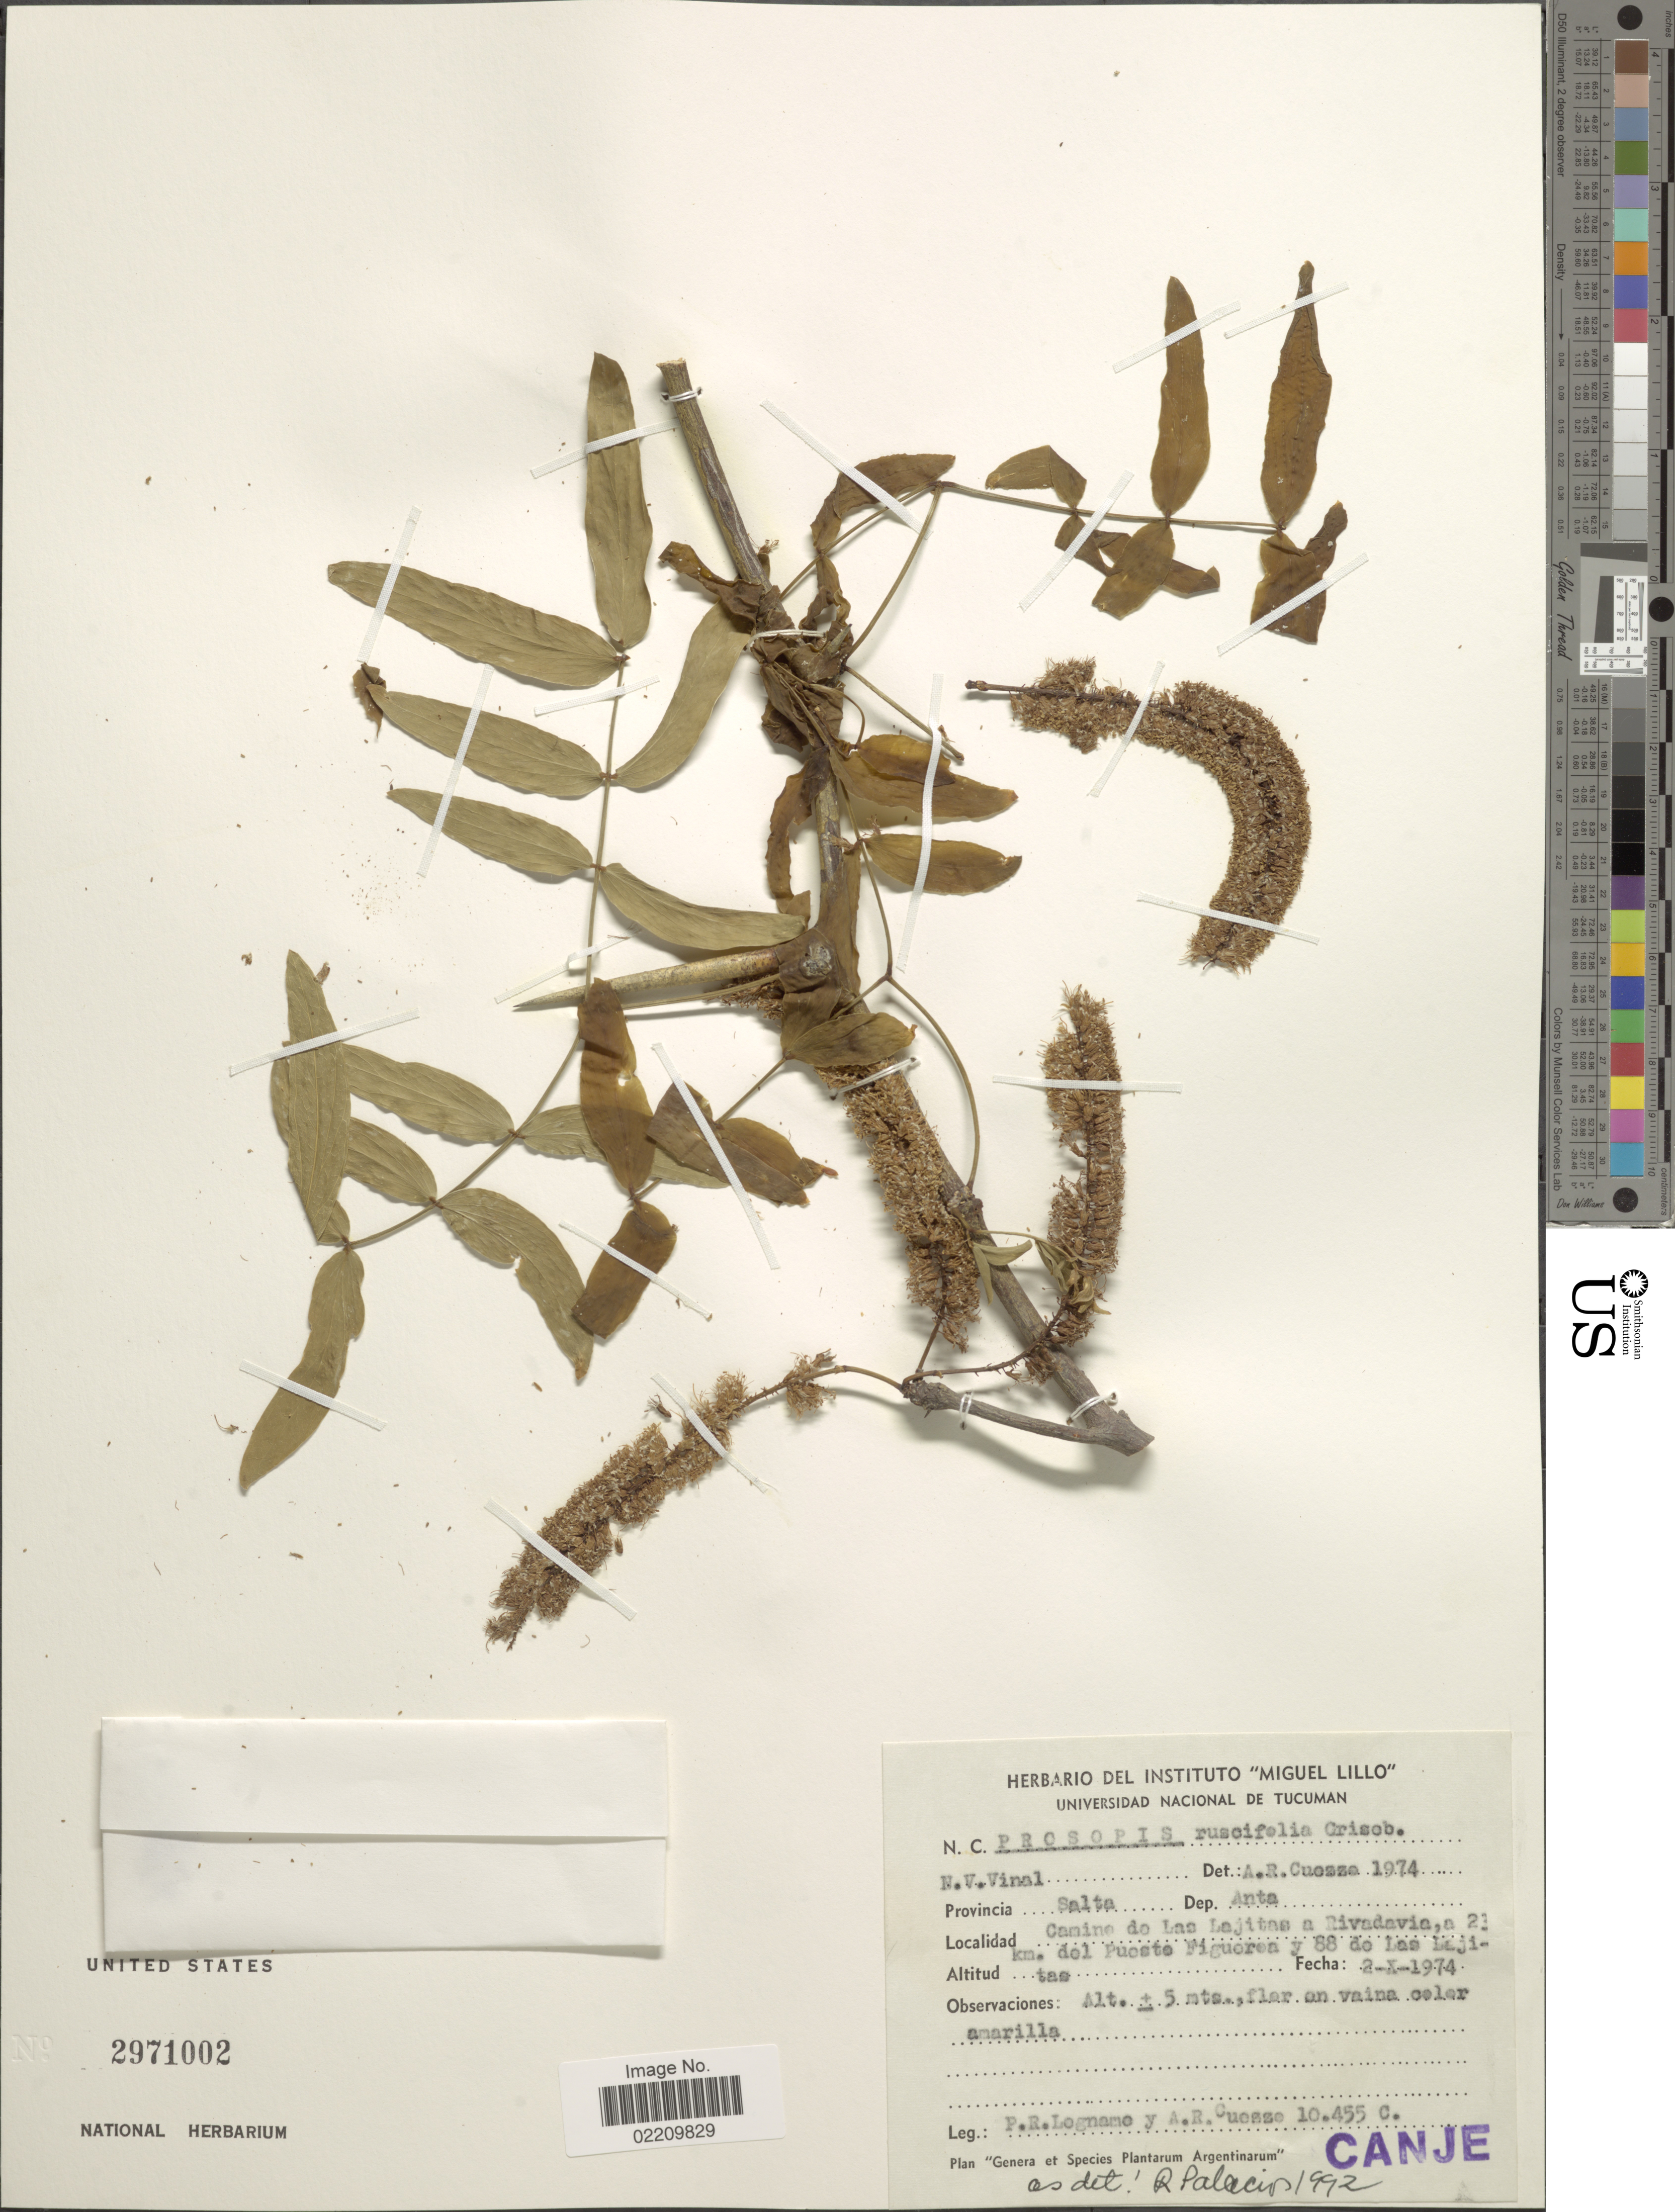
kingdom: Plantae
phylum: Tracheophyta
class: Magnoliopsida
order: Fabales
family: Fabaceae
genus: Neltuma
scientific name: Neltuma ruscifolia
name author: (Griseb.) C. E. Hughes & G.P. Lewis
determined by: Strong, Mark T., (BOT), Smithsonian Institution - National Museum of Natural History (UNITED STATES)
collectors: P. R. Legname & A. Cuezzo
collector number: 10455C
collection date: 1974-10-02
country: Argentina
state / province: Salta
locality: Provincia Salta. Dep. Anta. Camino do Las Lajitas a Rivadavia, a 21 km. del Pueste Figuerea y 88 do Las Lajitas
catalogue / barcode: US 2971002